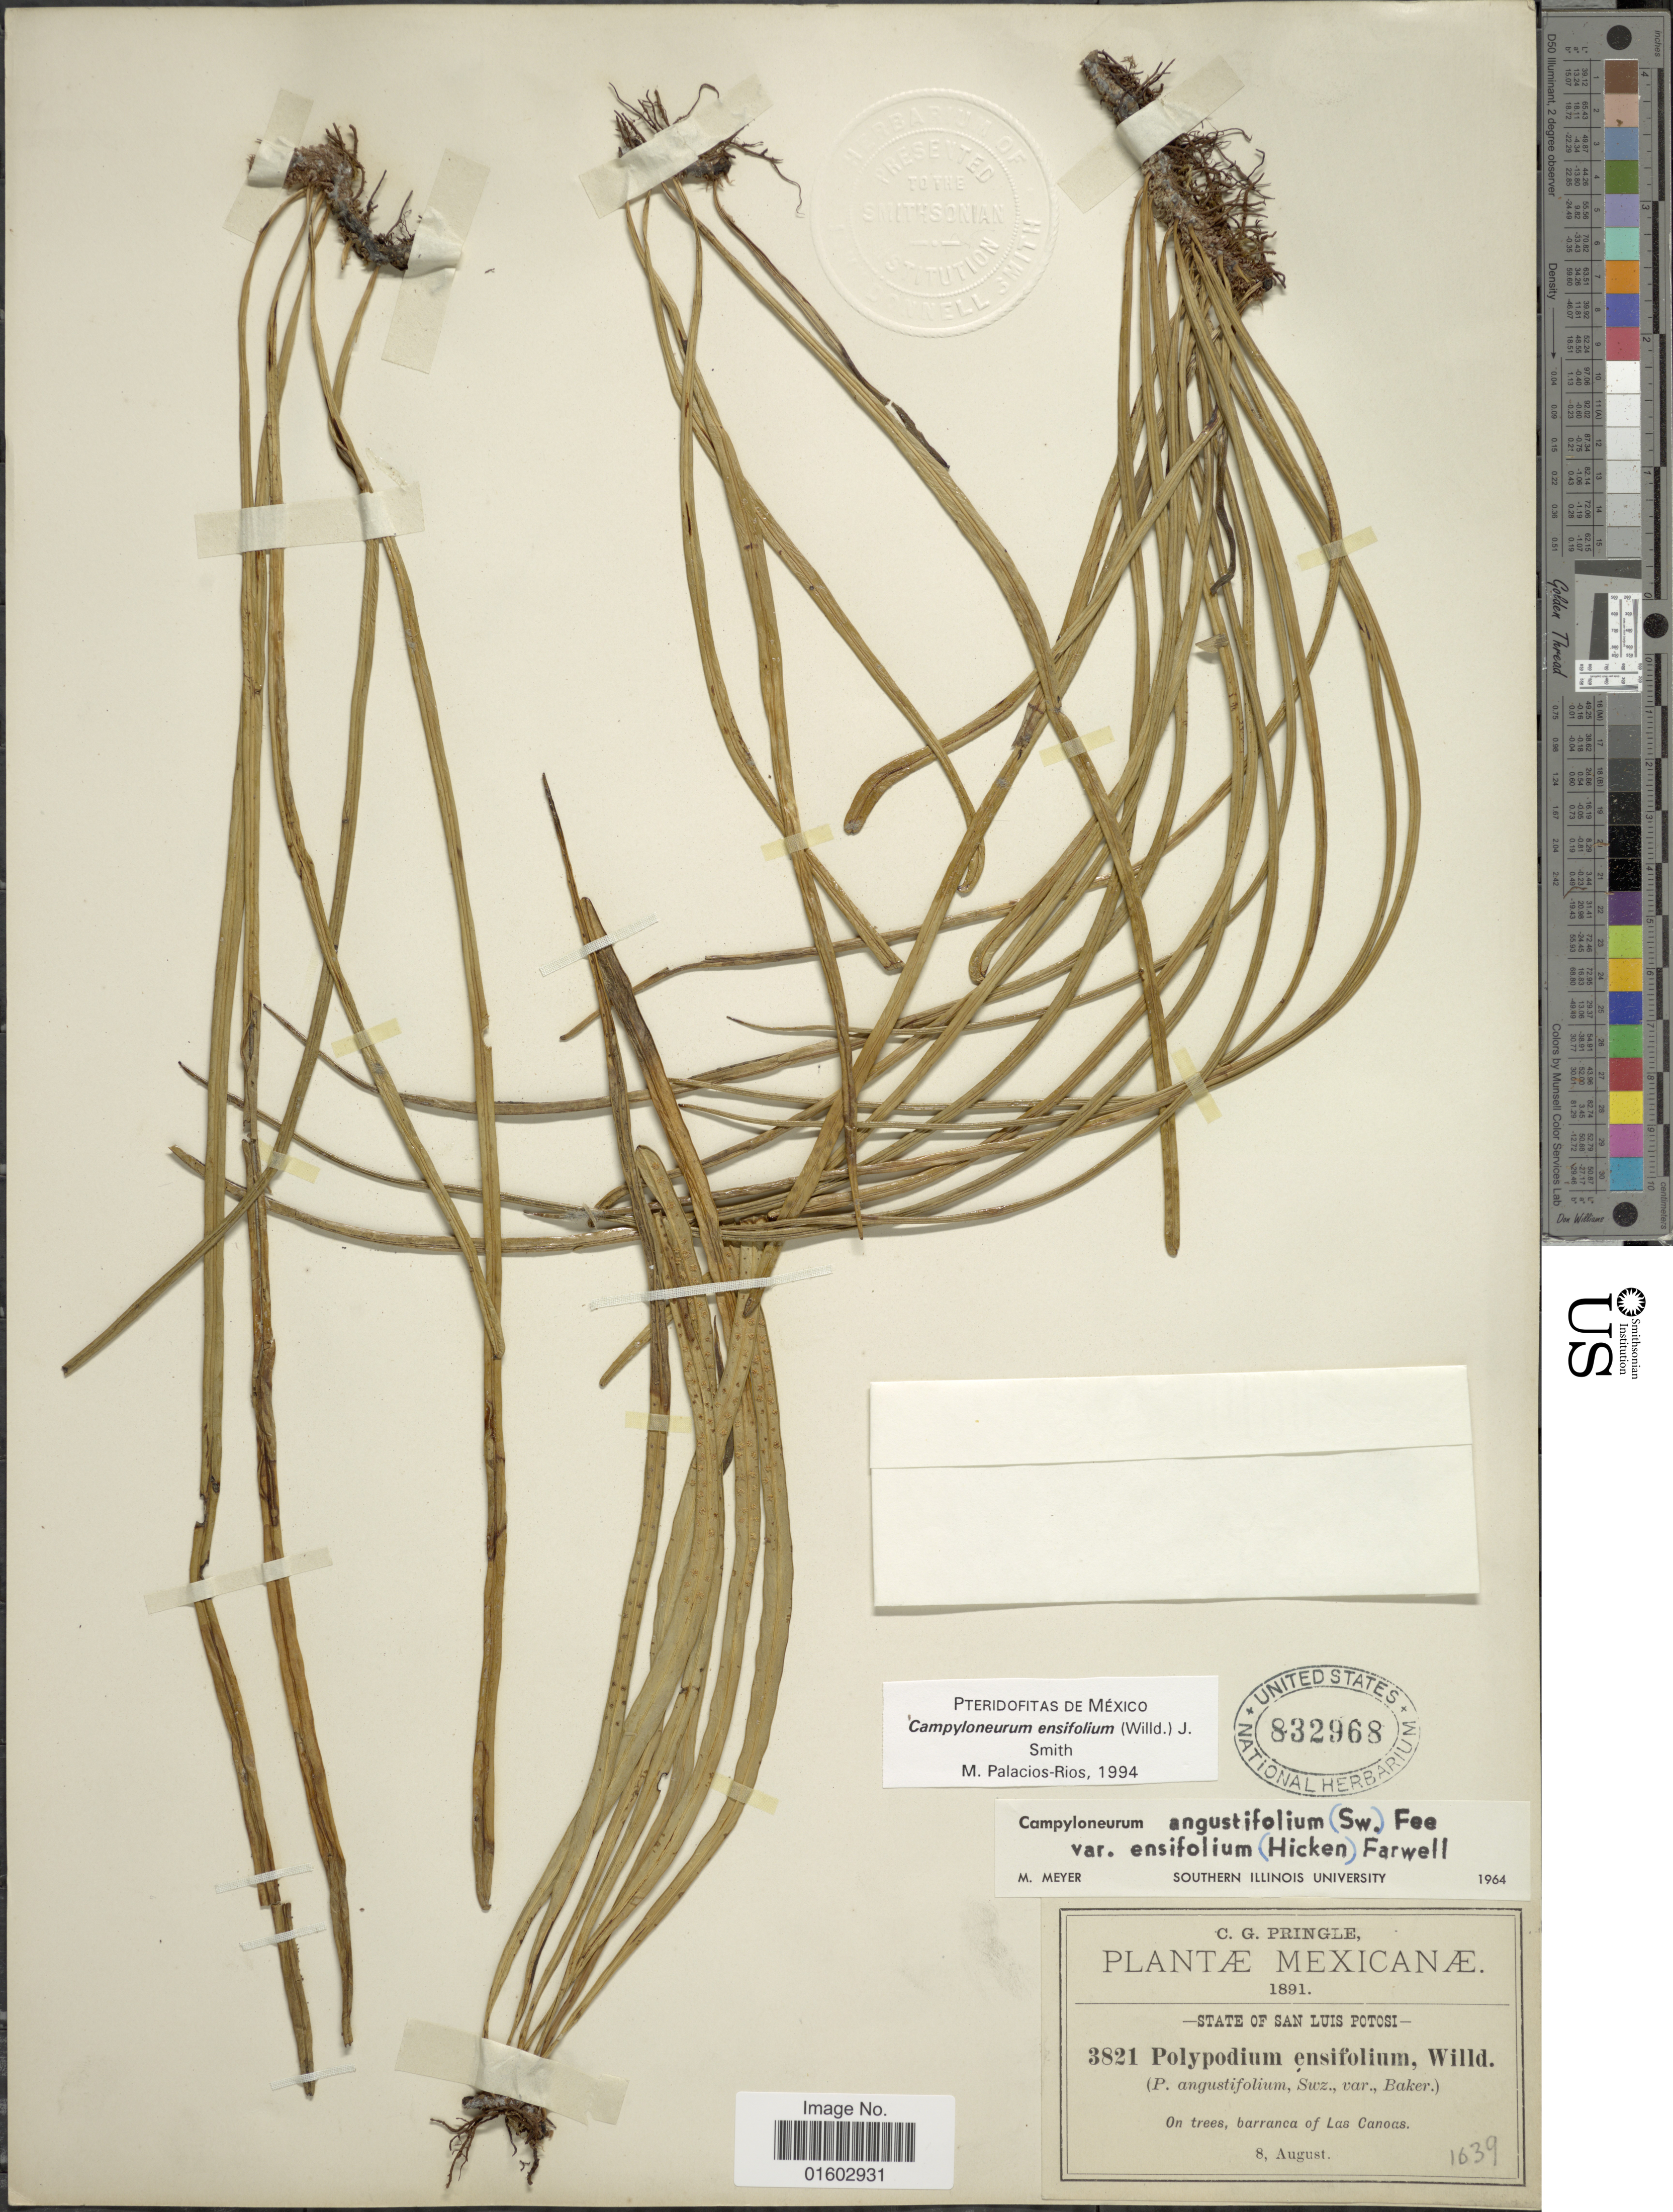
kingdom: Plantae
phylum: Tracheophyta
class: Polypodiopsida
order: Polypodiales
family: Polypodiaceae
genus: Campyloneurum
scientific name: Campyloneurum angustifolium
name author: (Sw.) Fée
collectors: C. G. Pringle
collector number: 3821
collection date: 1891-08-08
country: Mexico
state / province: San Luis Potosí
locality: State of San Luis Potosi, barranca of Las Canoas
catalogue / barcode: US 832968